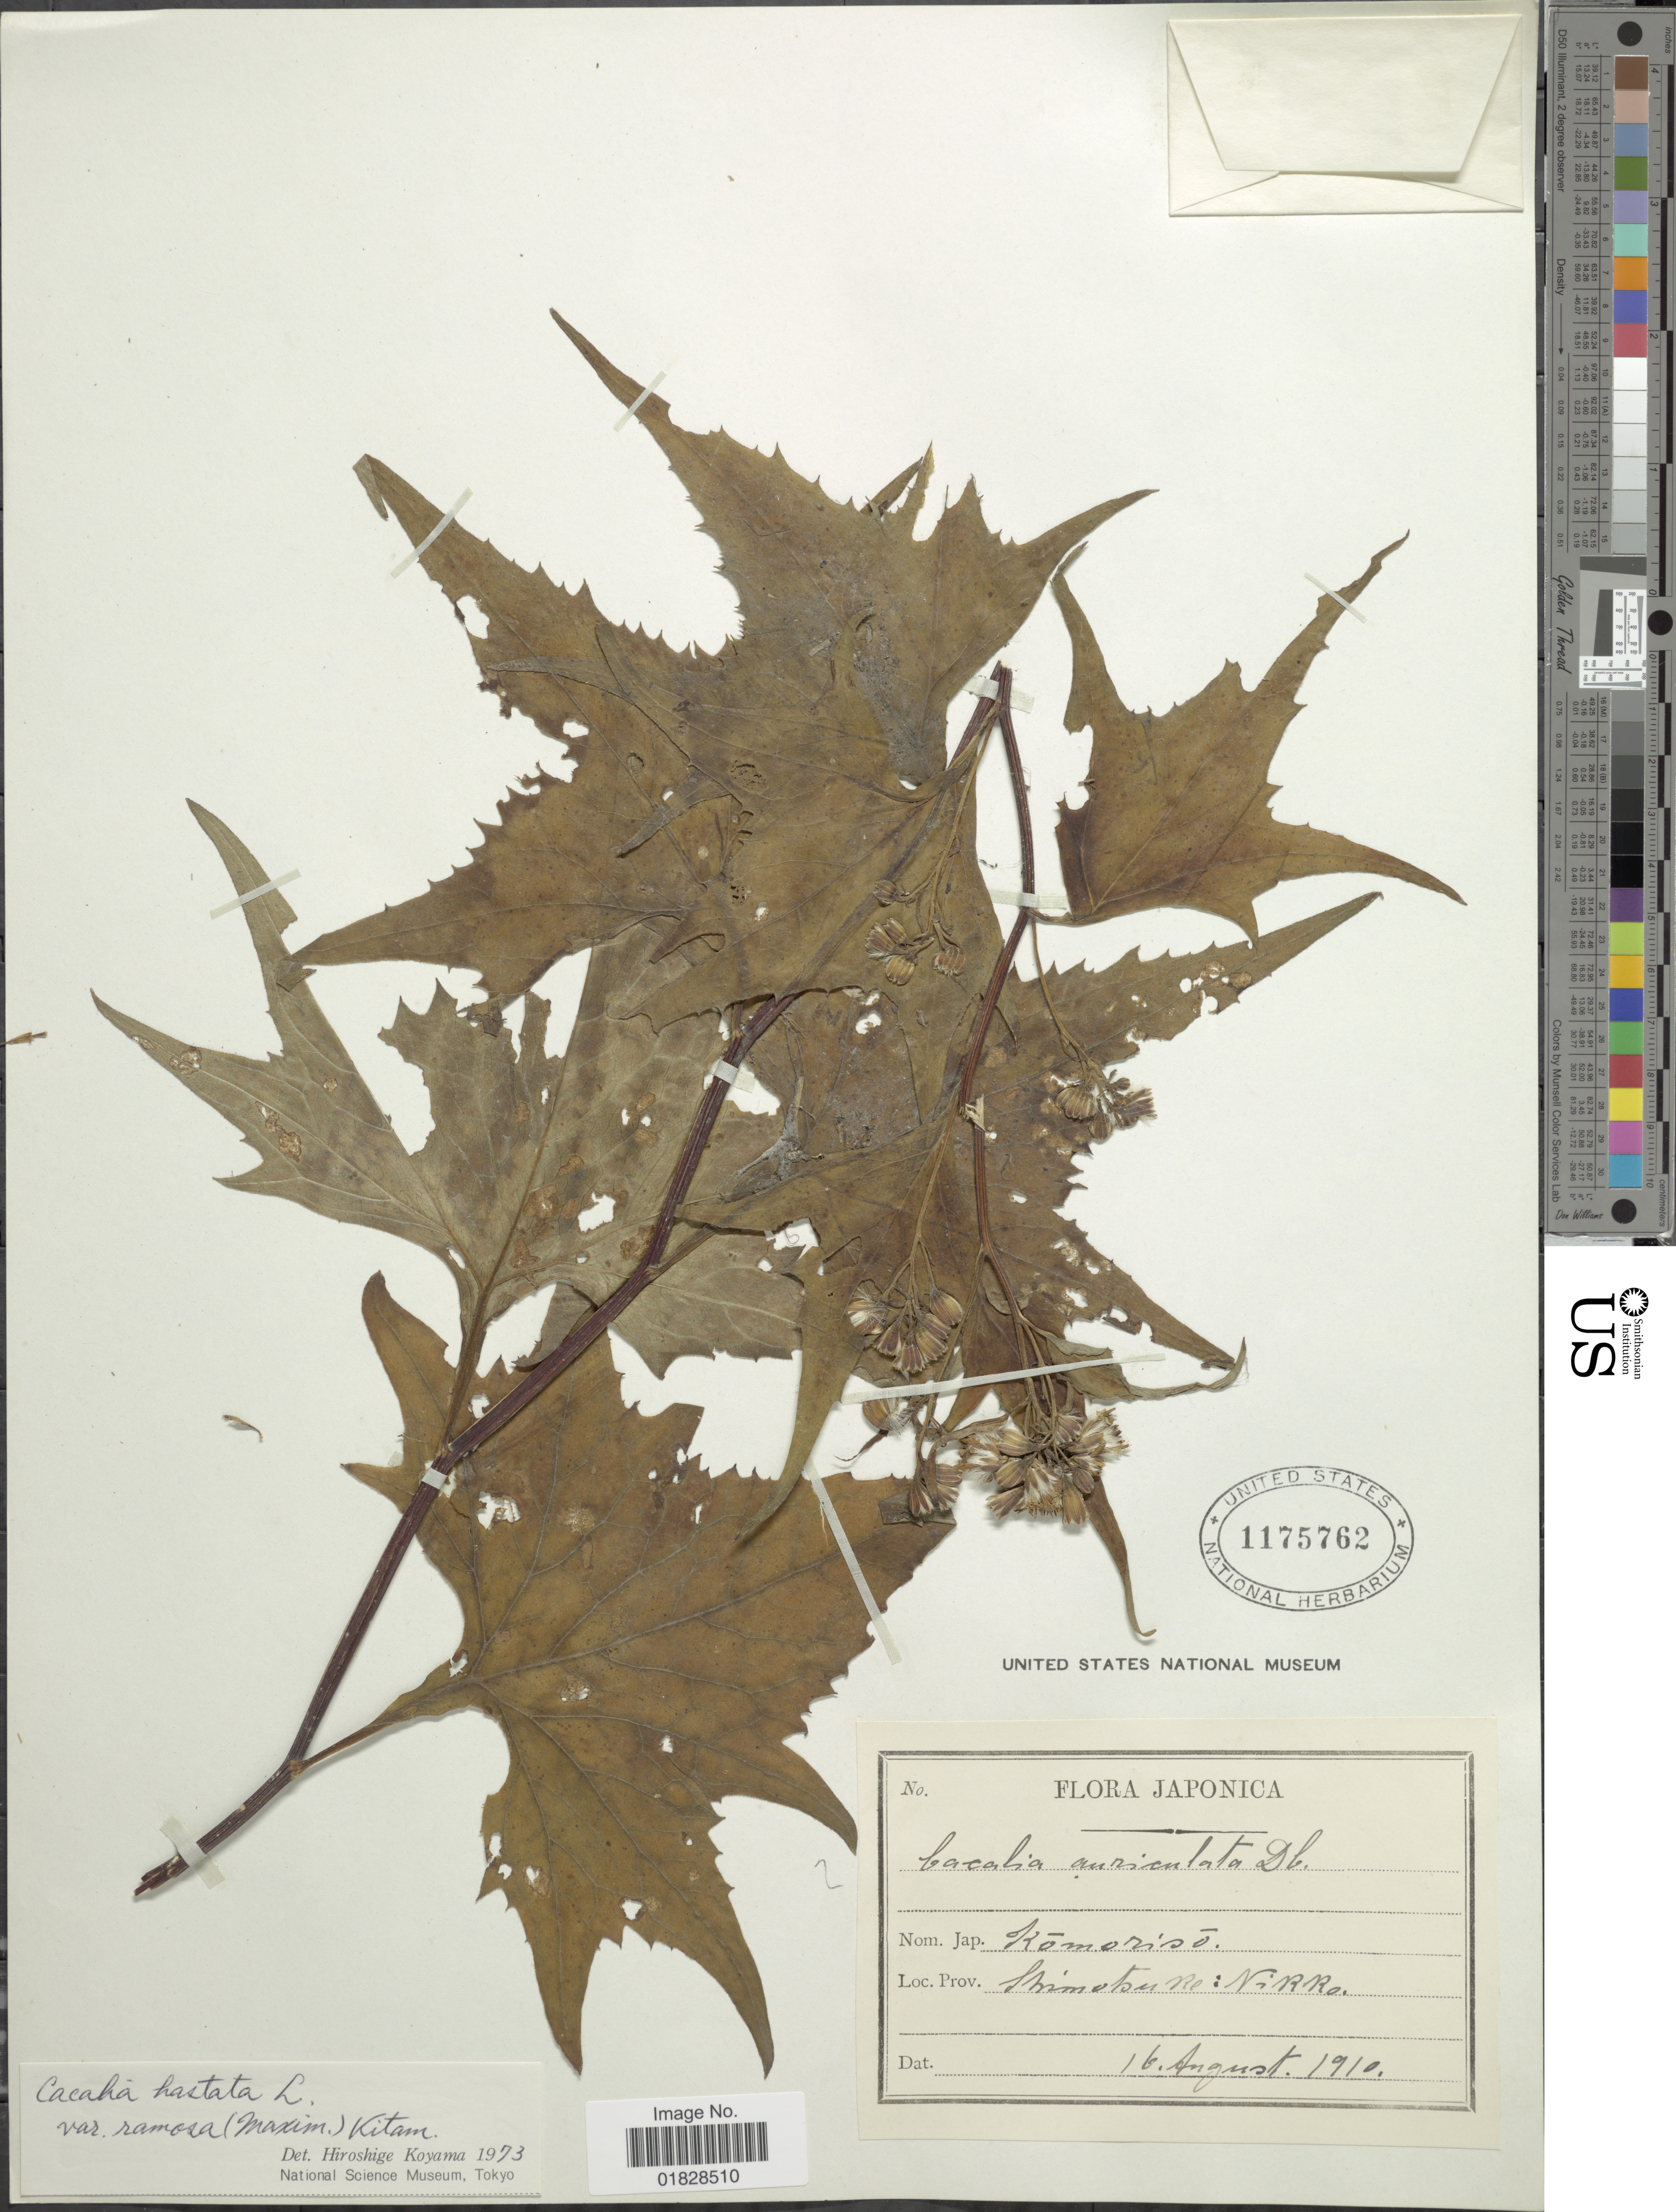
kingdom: Plantae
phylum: Tracheophyta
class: Magnoliopsida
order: Asterales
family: Asteraceae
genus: Parasenecio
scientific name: Parasenecio hastatus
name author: (L.) H. Koyama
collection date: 1910-08-16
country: Japan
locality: Japonica. Shimotsuke: Nikko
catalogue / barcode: US 1175762